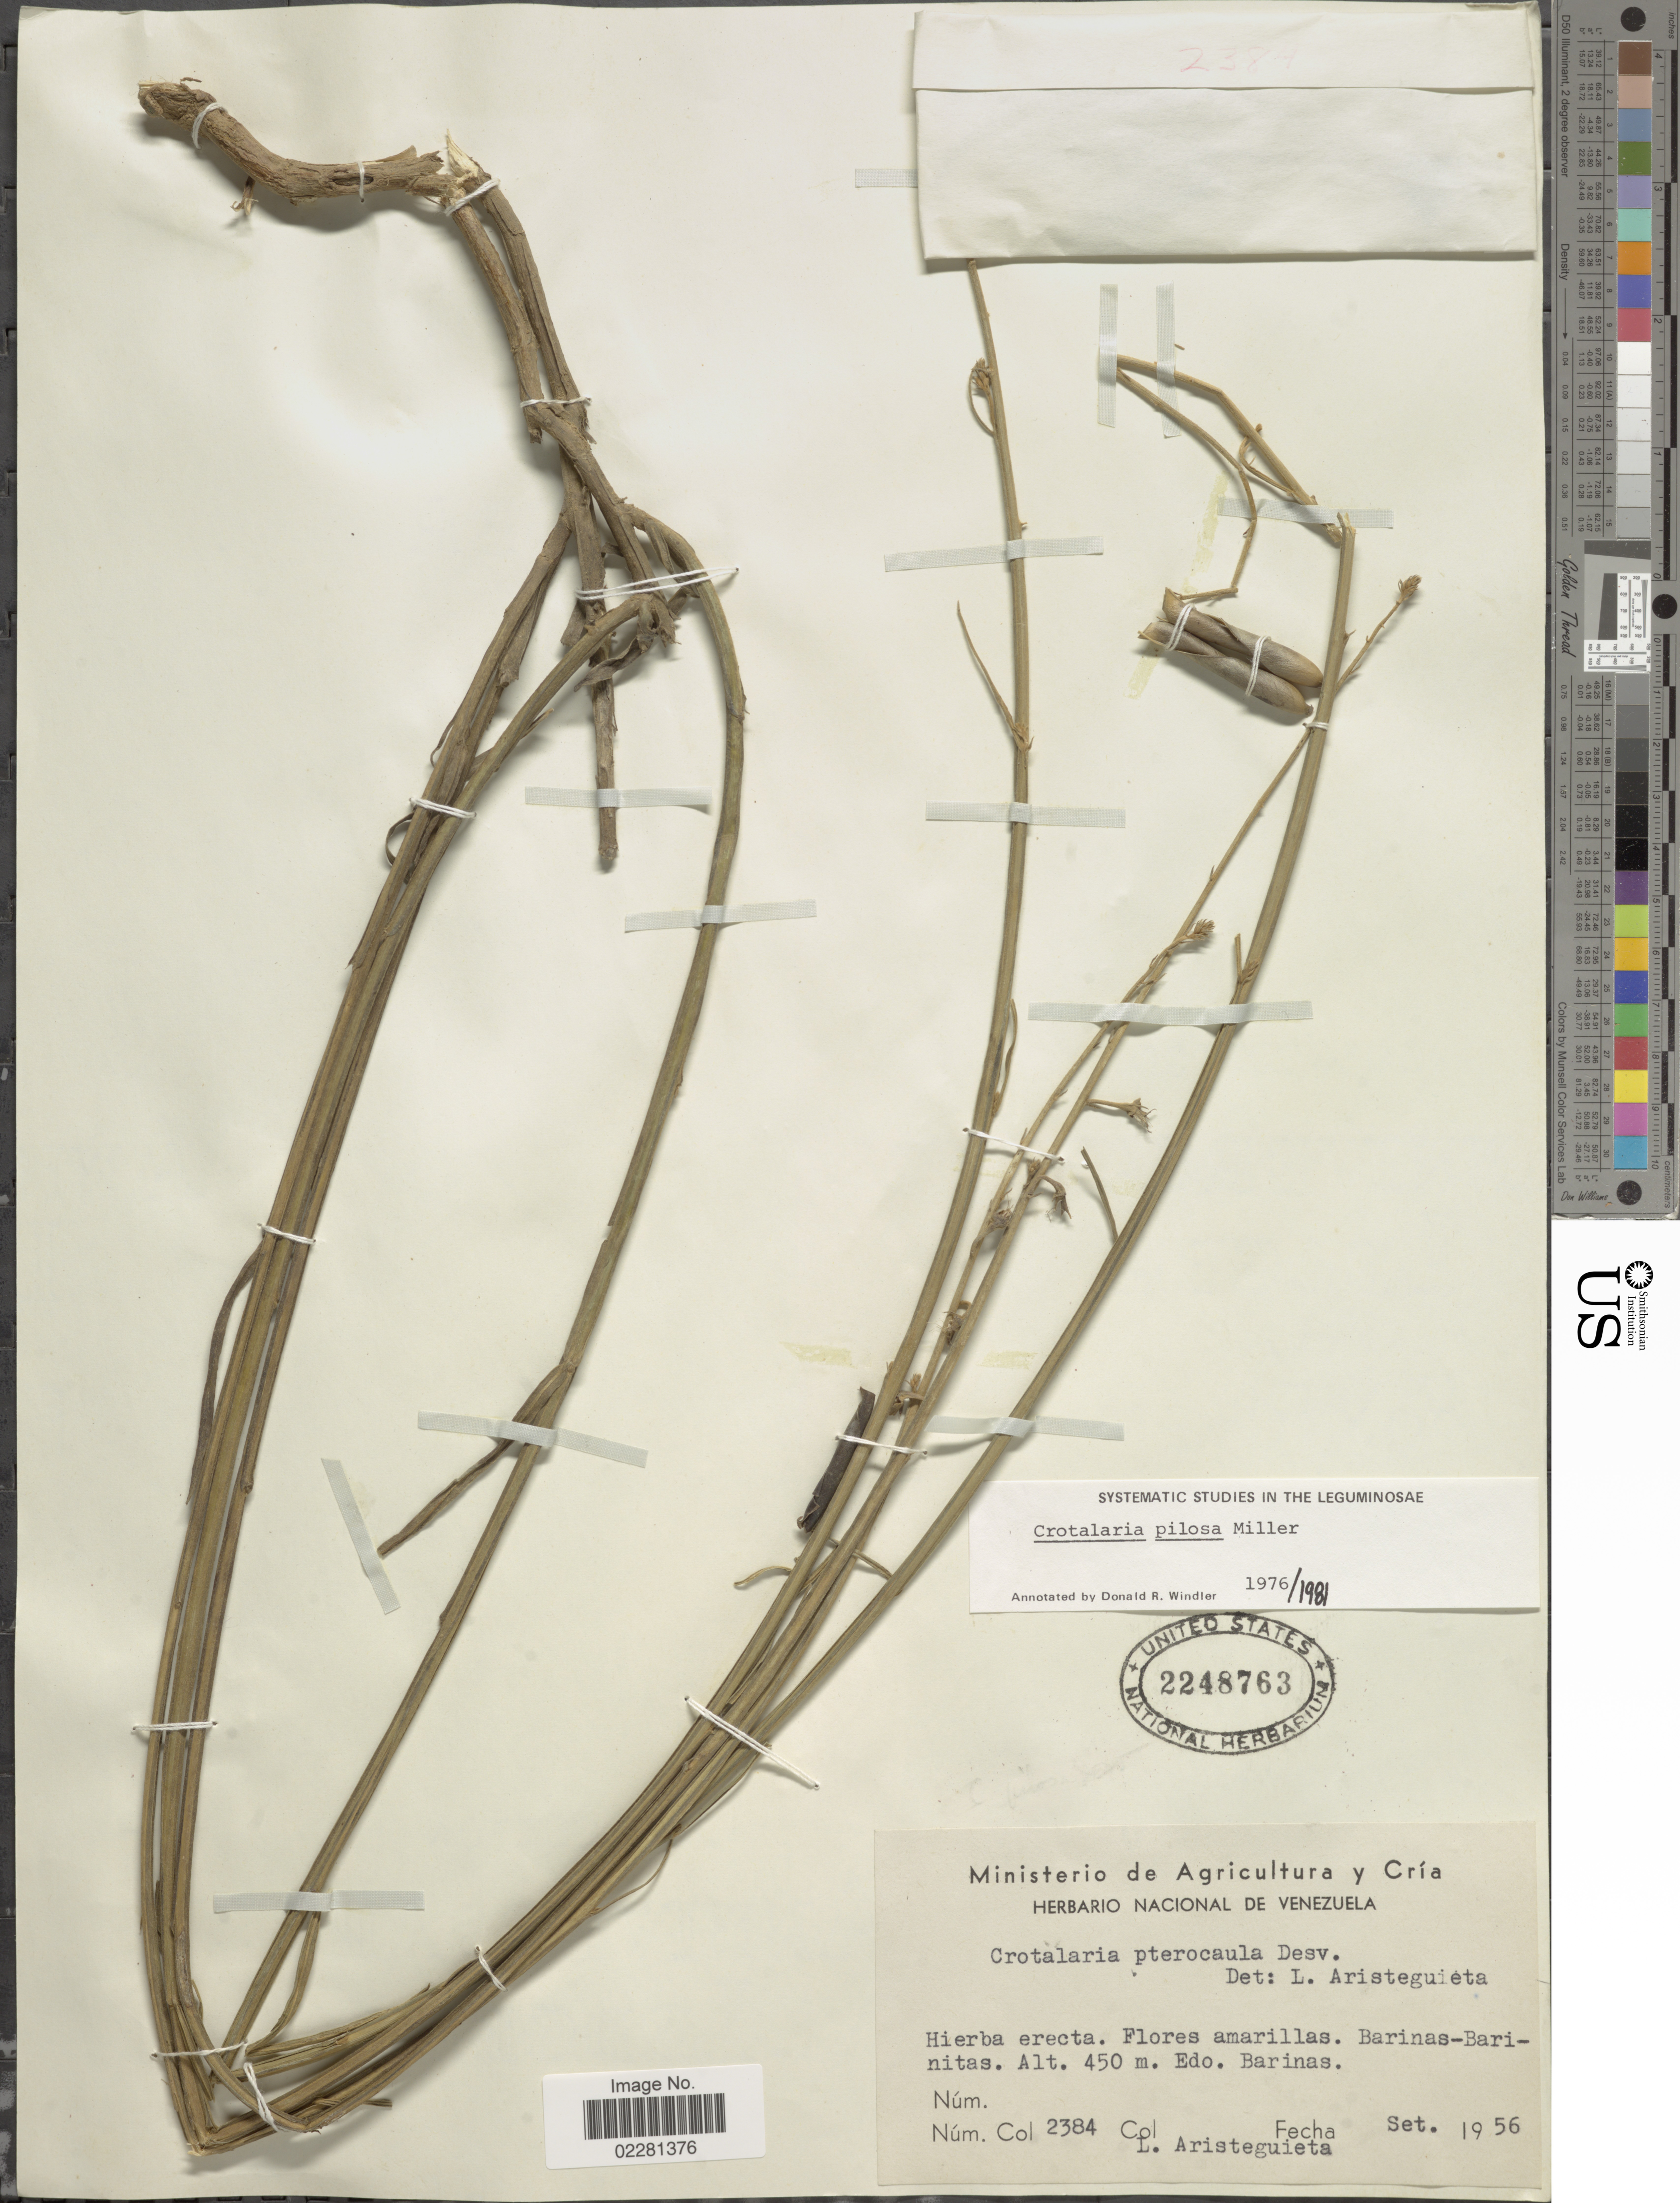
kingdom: Plantae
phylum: Tracheophyta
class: Magnoliopsida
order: Fabales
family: Fabaceae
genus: Crotalaria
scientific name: Crotalaria pilosa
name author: Mill.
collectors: L. Aristeguieta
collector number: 2384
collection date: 1956-09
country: Venezuela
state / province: Barinas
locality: Barinas-Barinitas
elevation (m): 450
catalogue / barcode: US 2248763